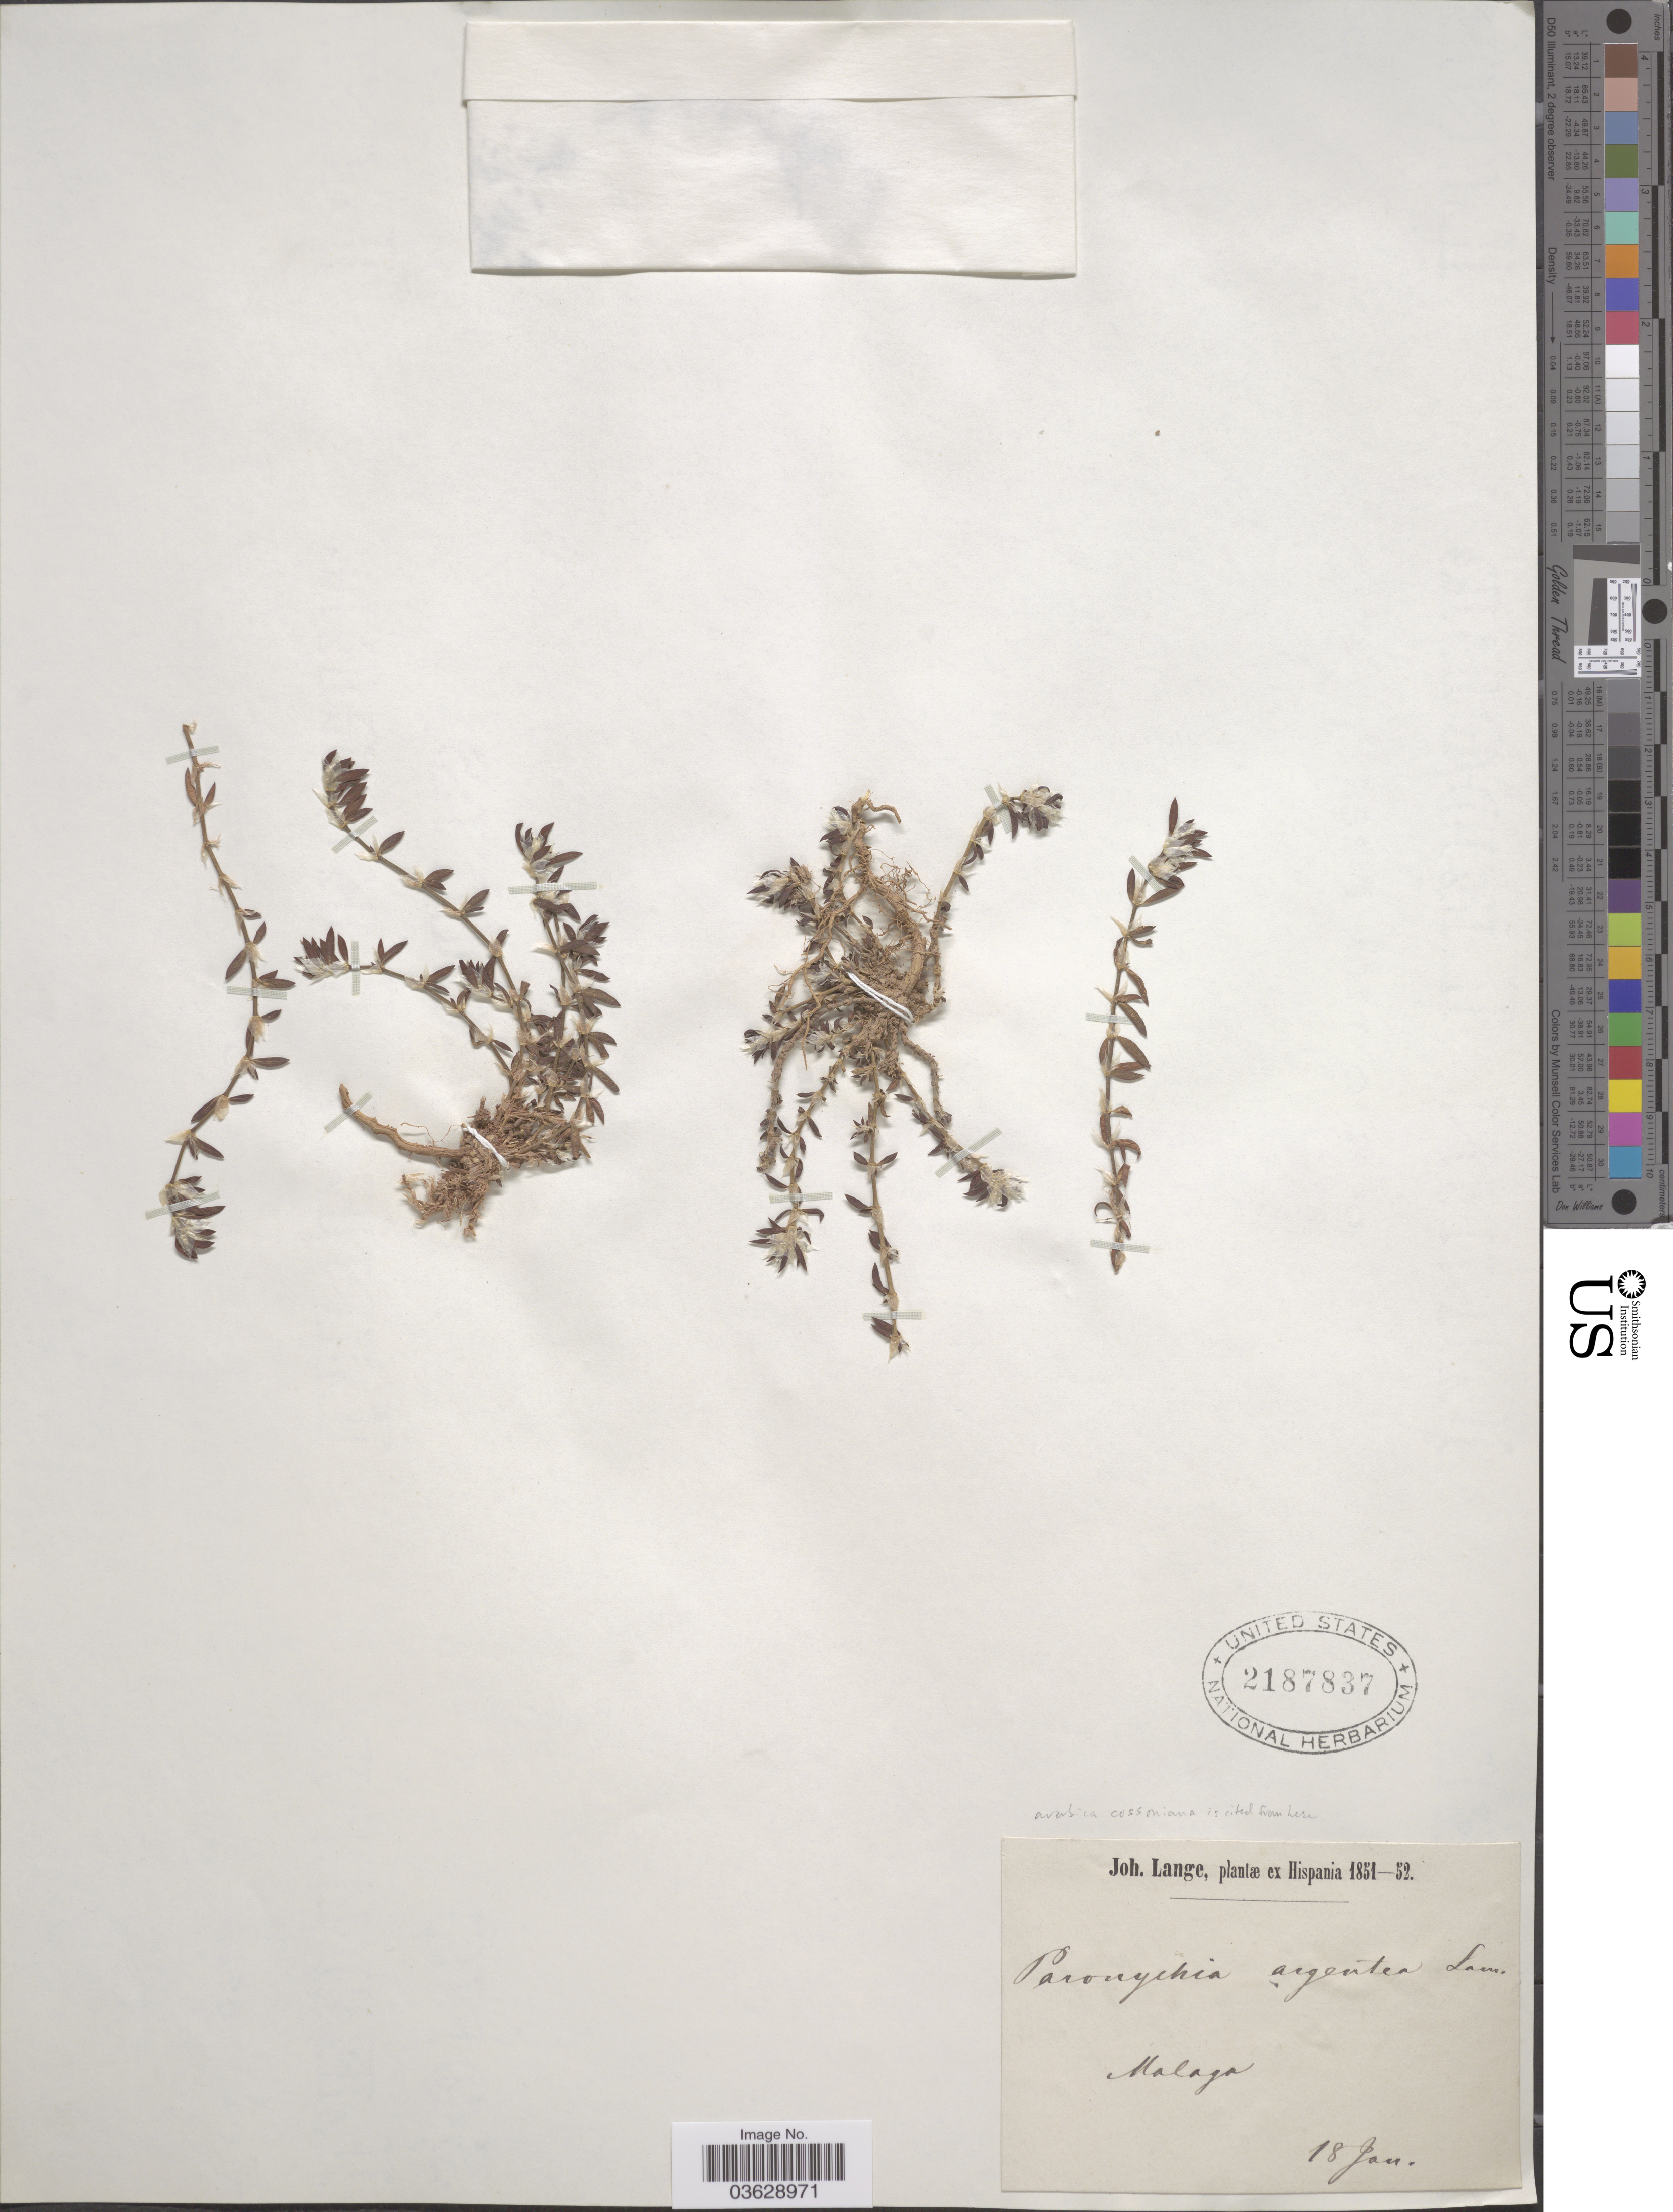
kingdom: Plantae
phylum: Tracheophyta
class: Magnoliopsida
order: Caryophyllales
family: Caryophyllaceae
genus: Paronychia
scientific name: Paronychia argentea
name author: Lam.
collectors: J. M. C. Lange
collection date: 1851-01-18/1852-01-18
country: Spain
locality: Hispania. Malaga.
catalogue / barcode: US 2187837